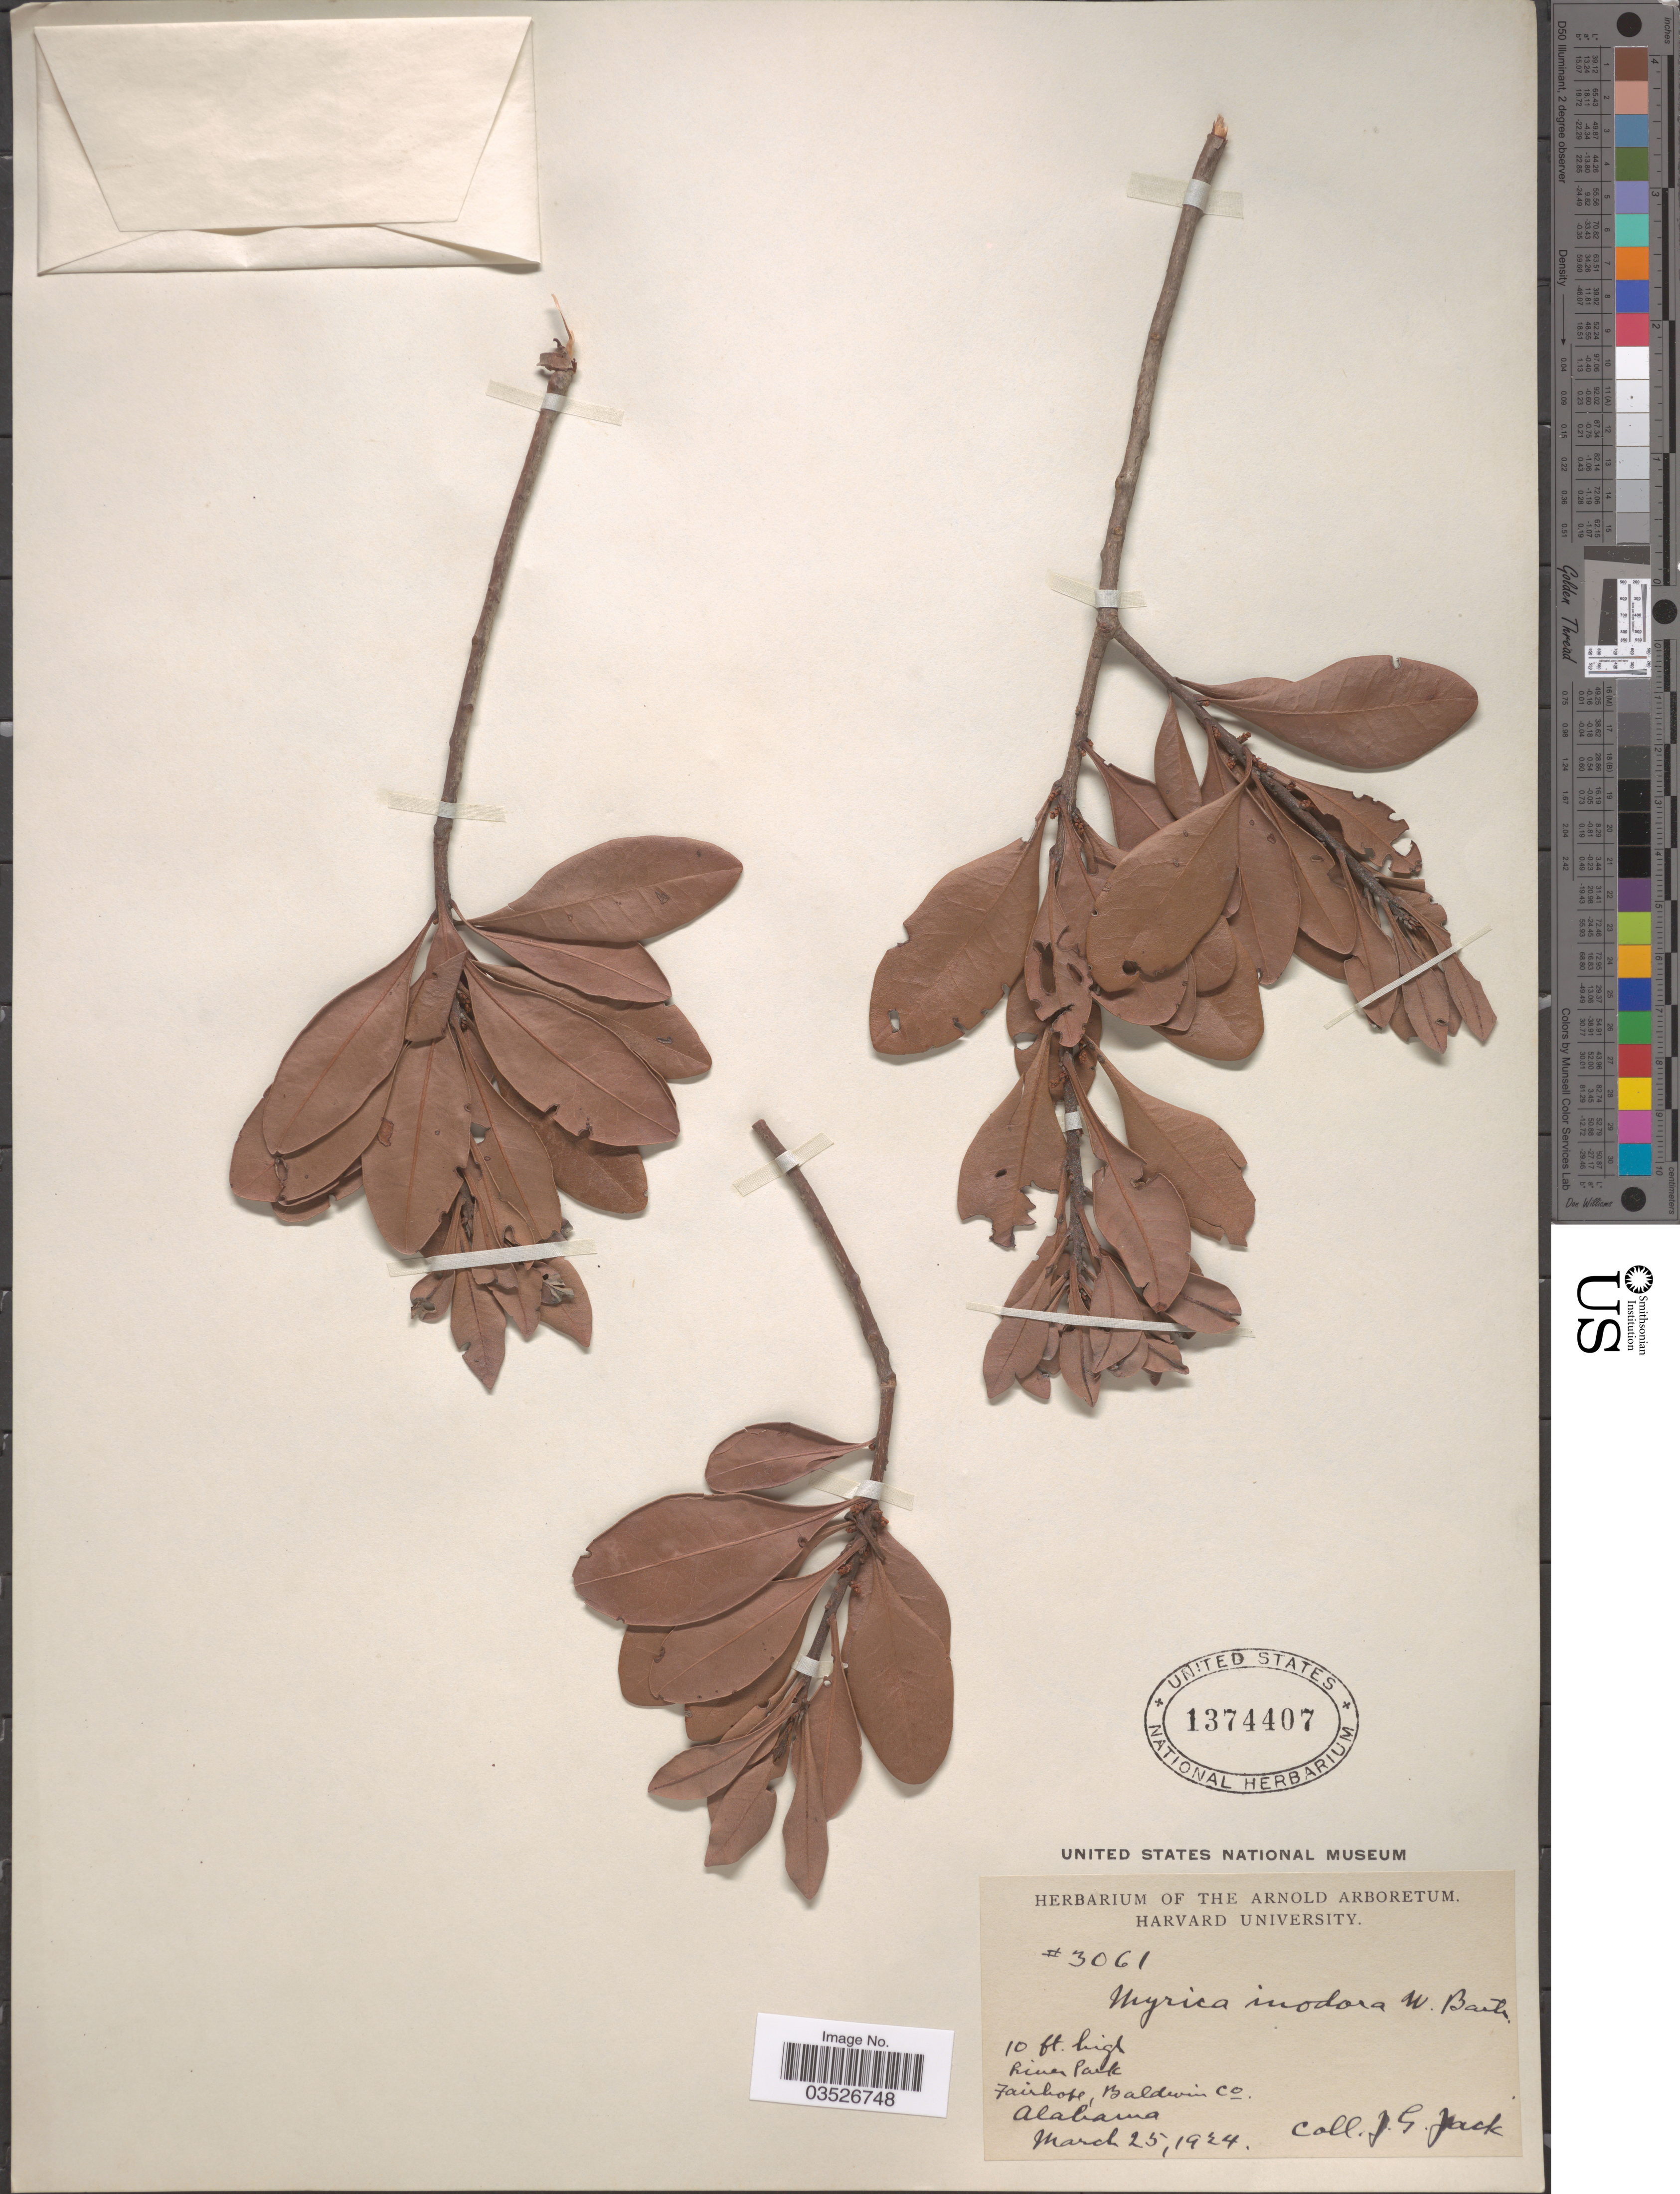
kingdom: Plantae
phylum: Tracheophyta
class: Magnoliopsida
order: Fagales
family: Myricaceae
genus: Morella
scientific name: Morella inodora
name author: (W. Bartram) Small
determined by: Strong, M. T., (US), Smithsonian Institution - National Museum of Natural History (UNITED STATES)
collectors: J. G. Jack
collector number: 3061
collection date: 1924-03-25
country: United States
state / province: Alabama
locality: River Park, Fairhope, Baldwin Co.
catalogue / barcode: US 1374407